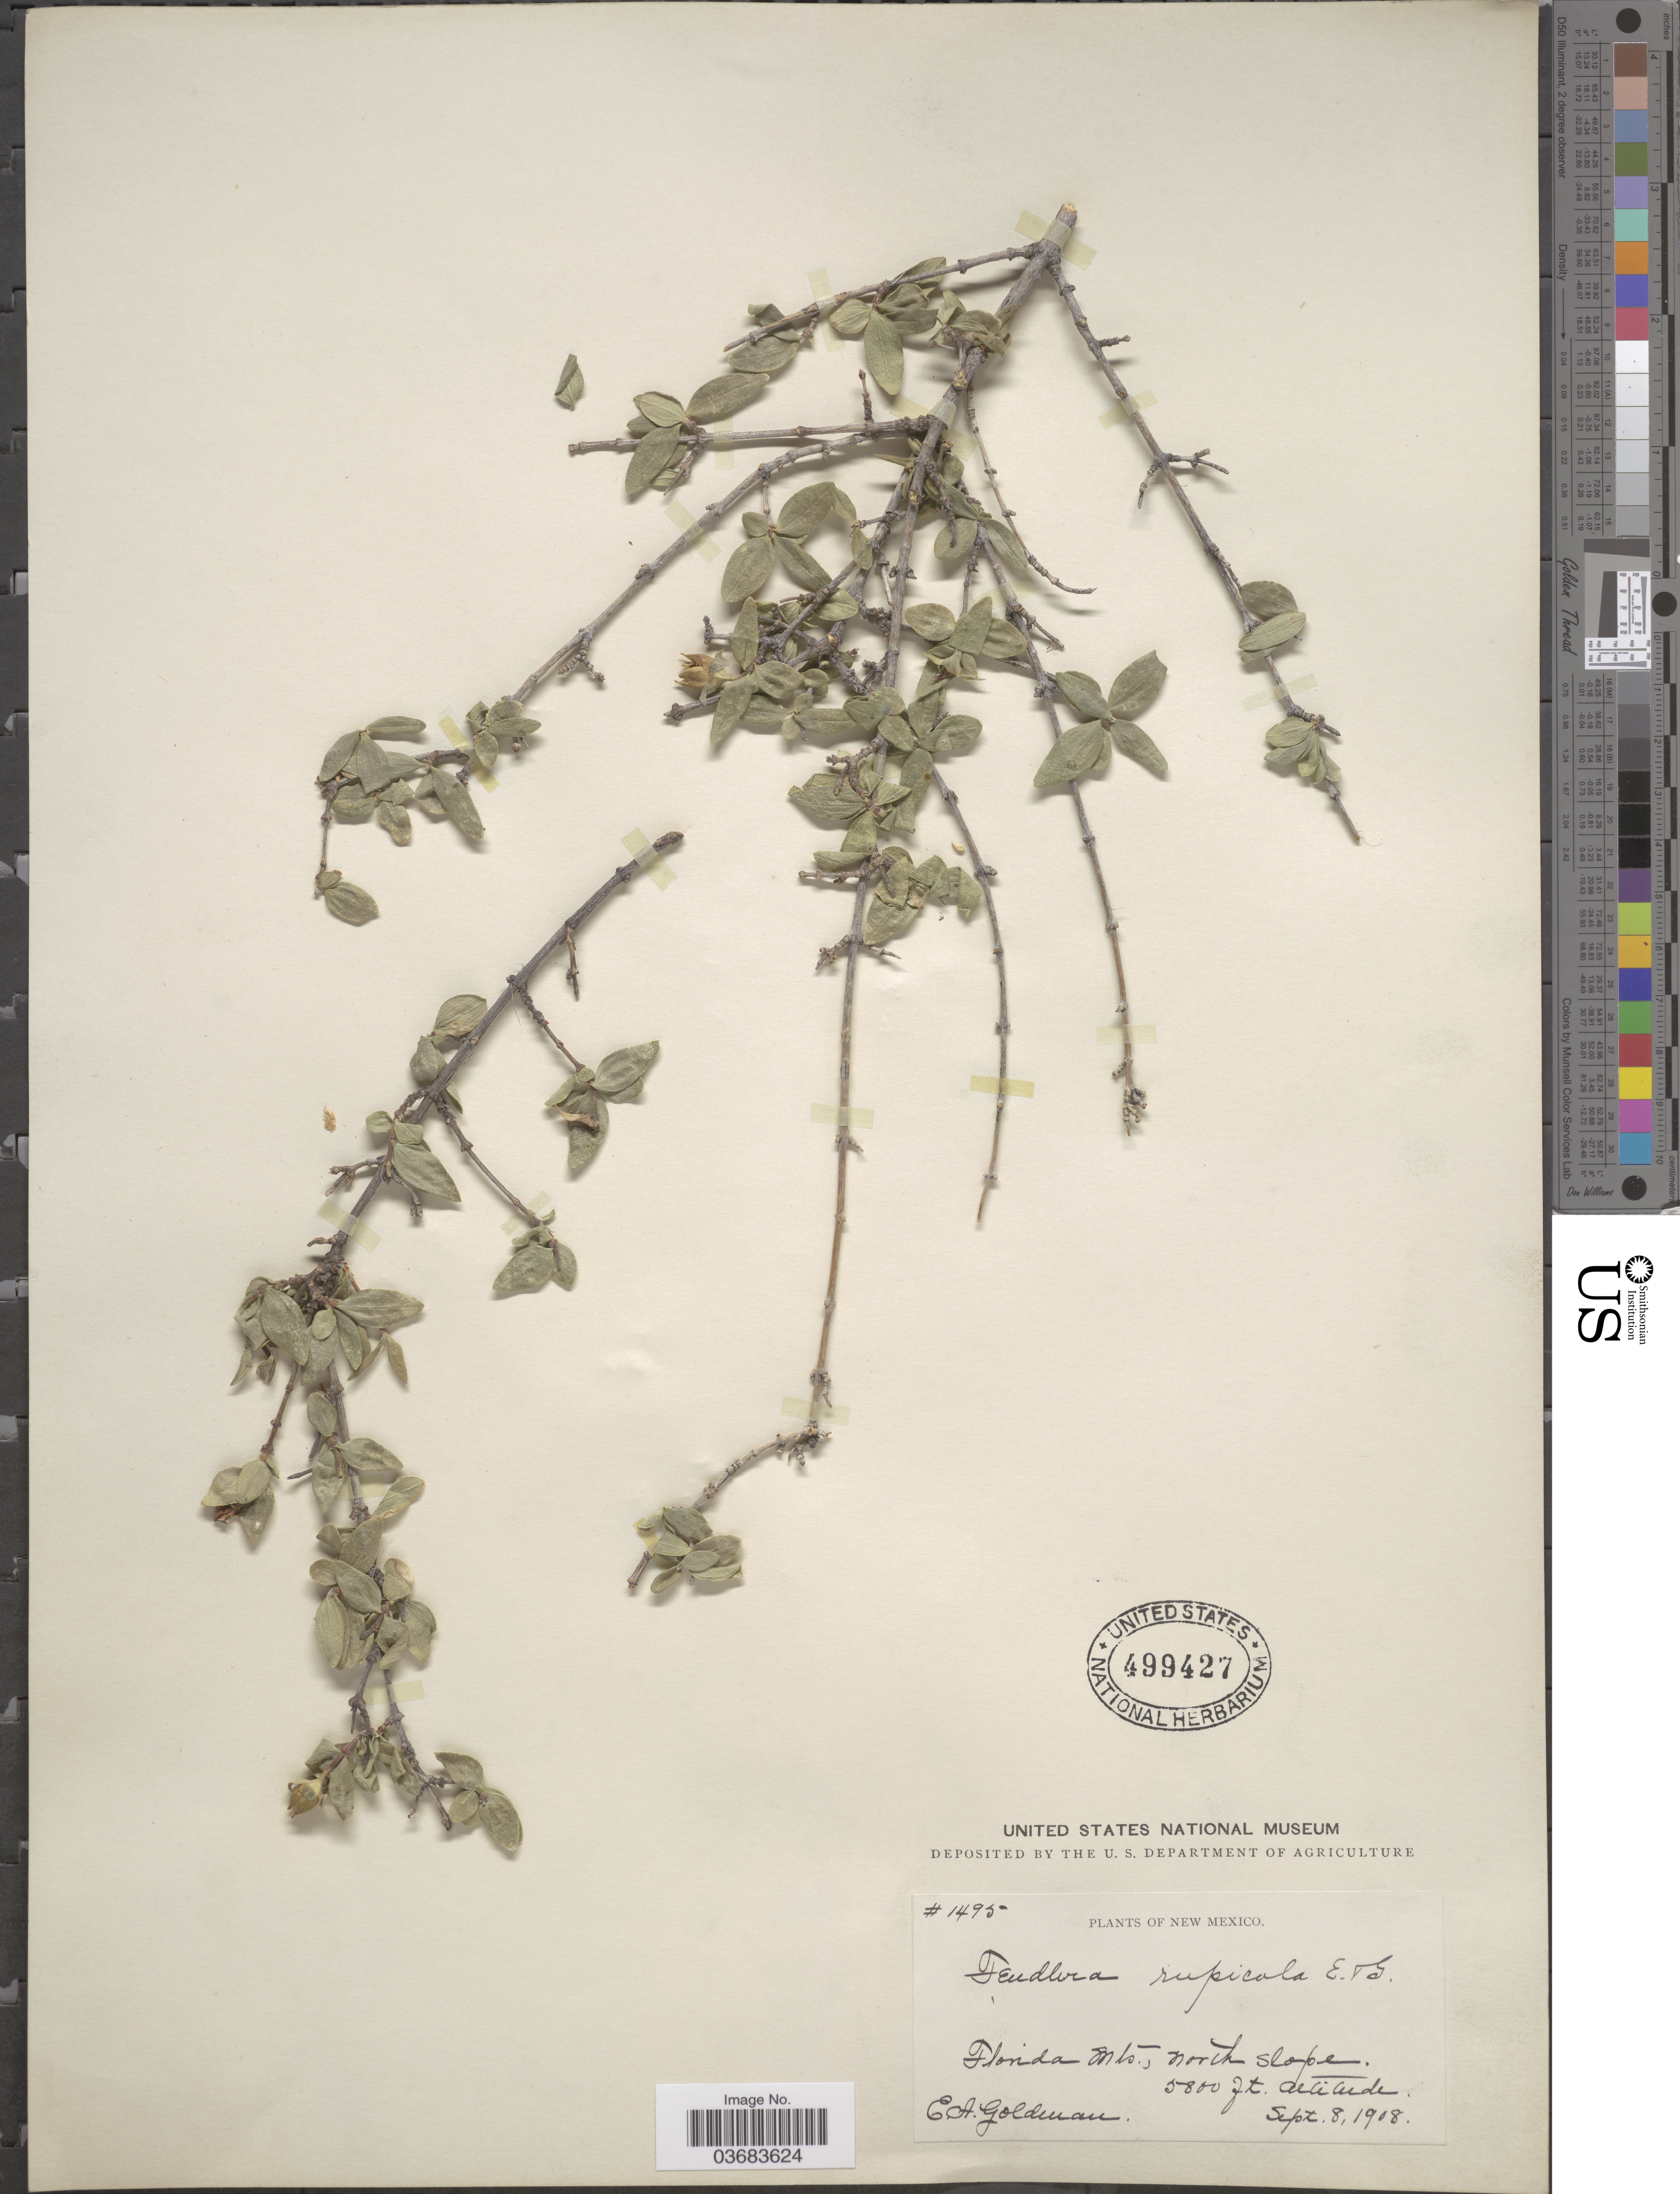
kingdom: Plantae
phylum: Tracheophyta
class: Magnoliopsida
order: Cornales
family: Hydrangeaceae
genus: Fendlera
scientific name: Fendlera rupicola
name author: Englem. & A. Gray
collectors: E. A. Goldman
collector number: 1495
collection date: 1908-09-08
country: United States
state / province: New Mexico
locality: Florida Mts., North slope.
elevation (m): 1768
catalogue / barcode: US 499427